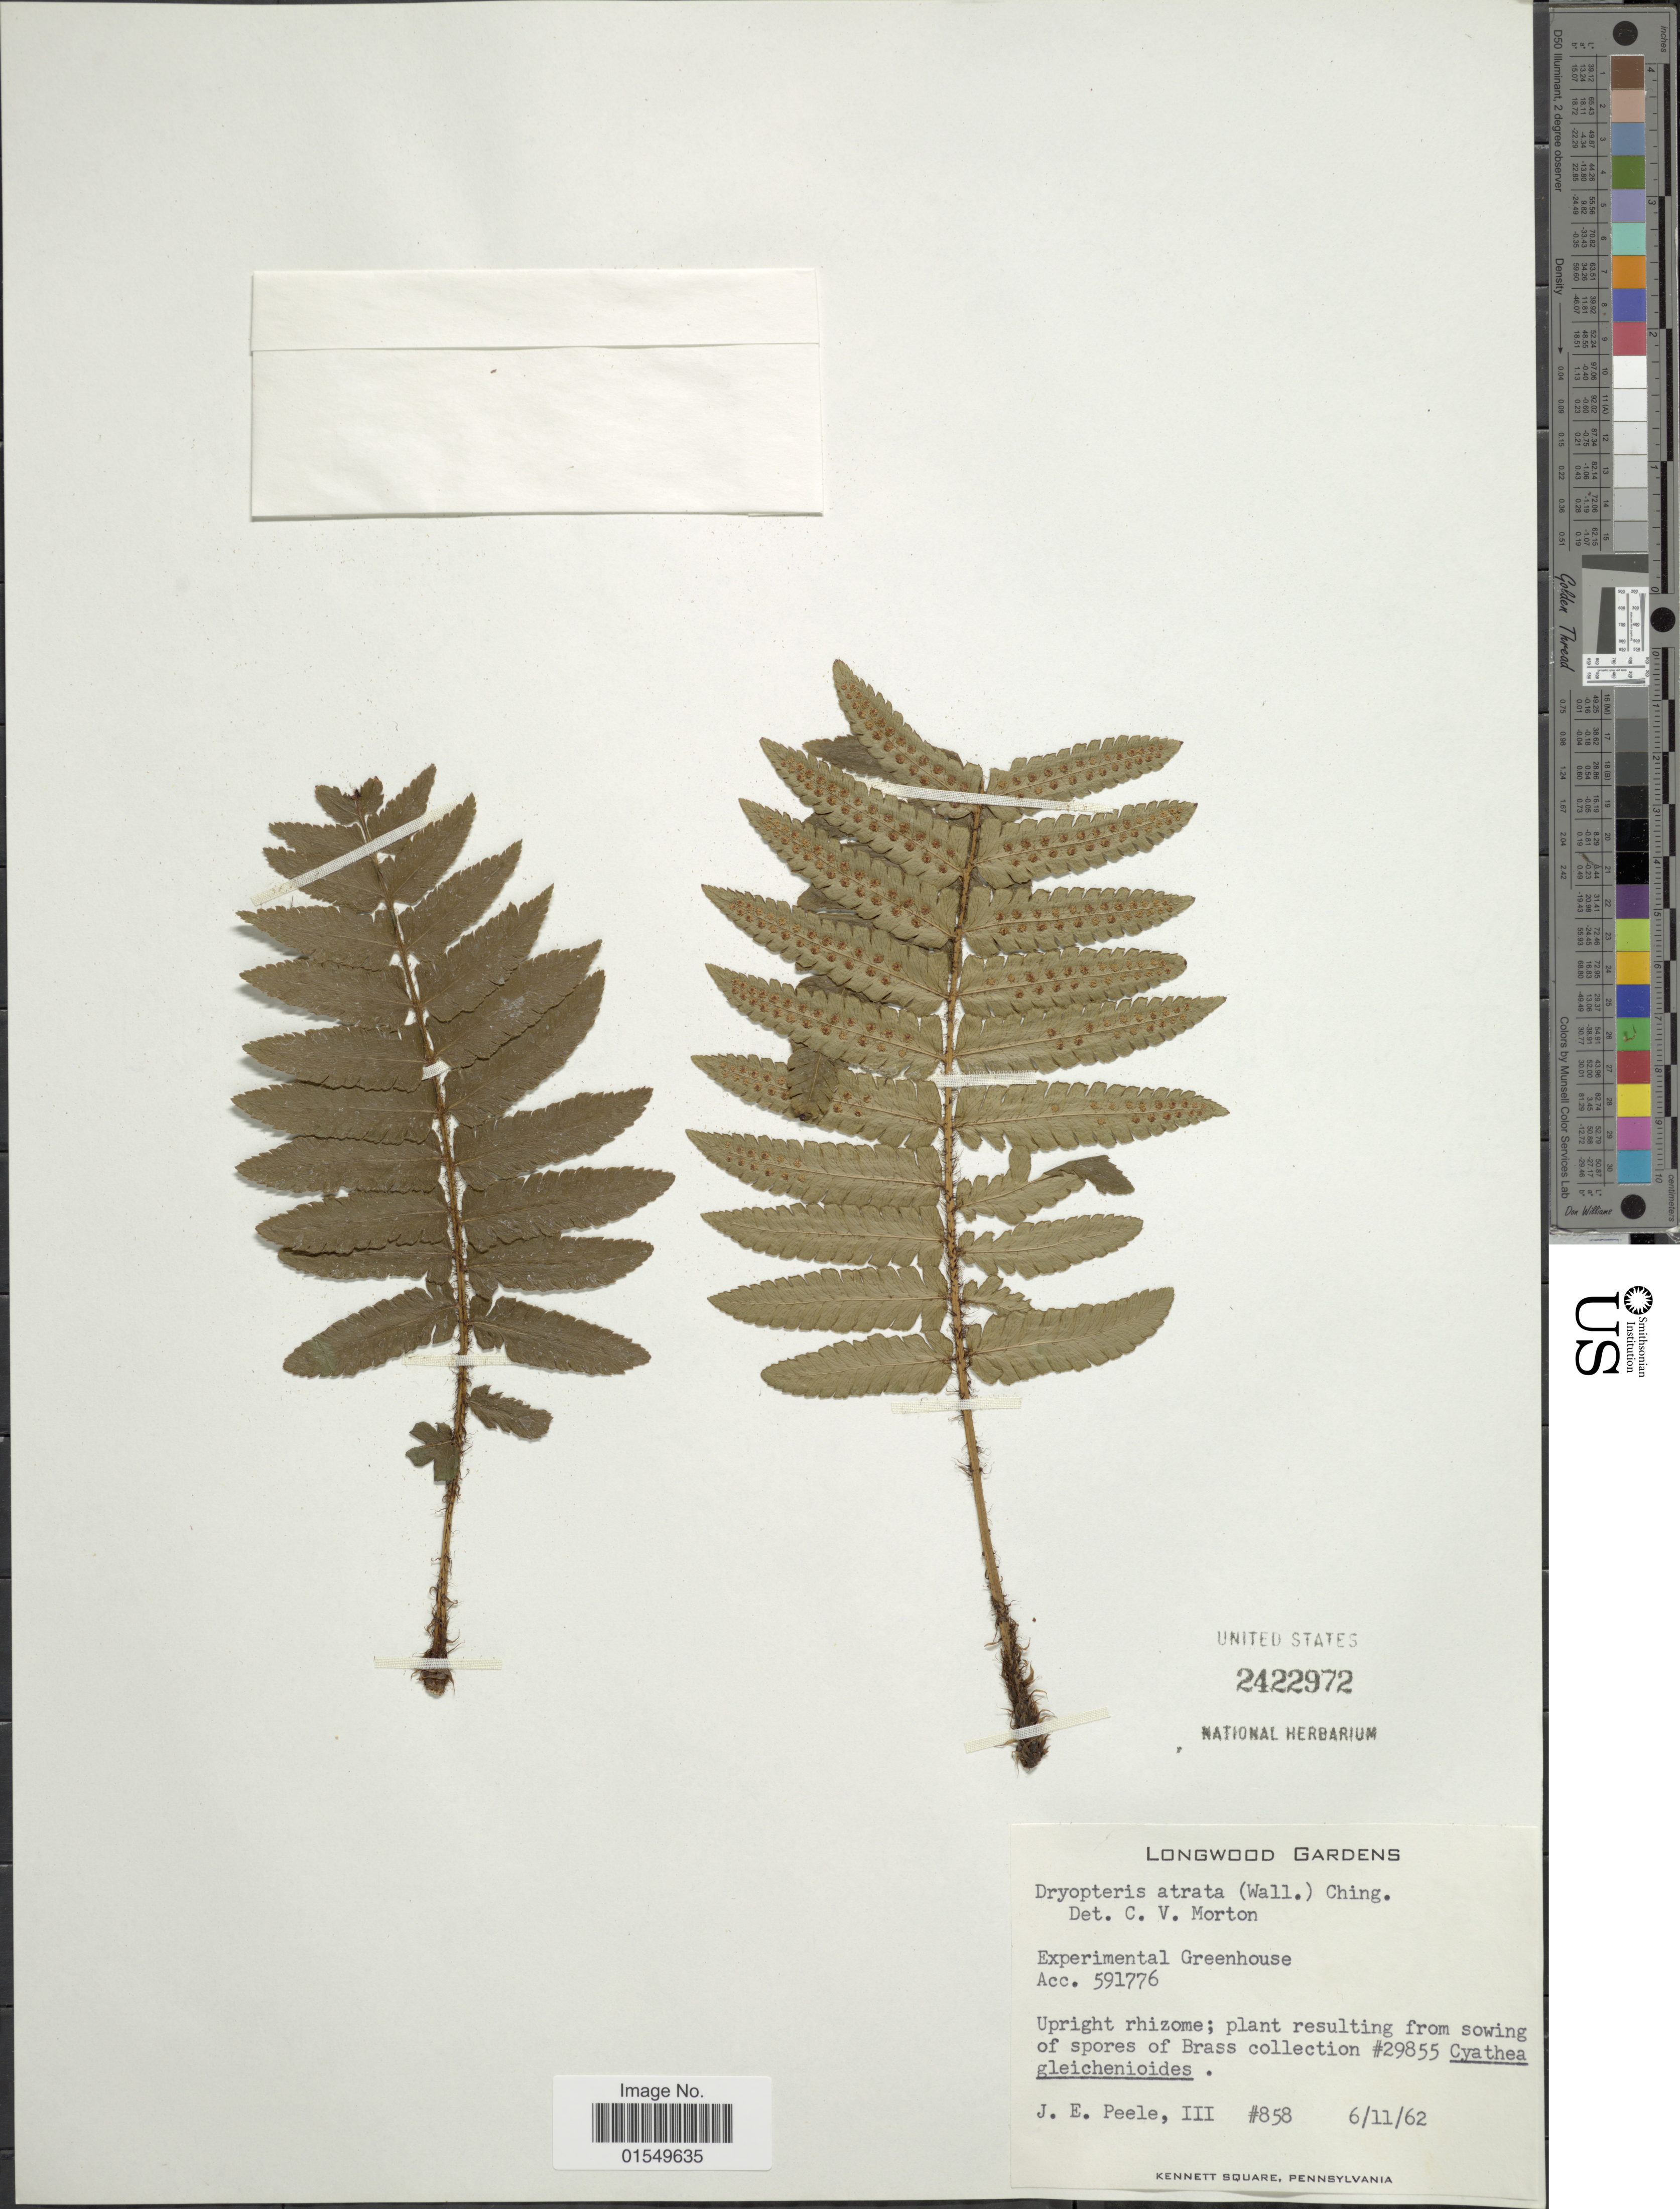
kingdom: Plantae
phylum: Tracheophyta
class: Polypodiopsida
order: Polypodiales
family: Dryopteridaceae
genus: Dryopteris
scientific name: Dryopteris atrata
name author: (Wall. ex Kunze) Ching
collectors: J. Peele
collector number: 858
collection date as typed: Transcribed d/m/y: 6/11/62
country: United States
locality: Longwood Gardens, Greenhouse Acc. 591776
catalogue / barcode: US 2422972